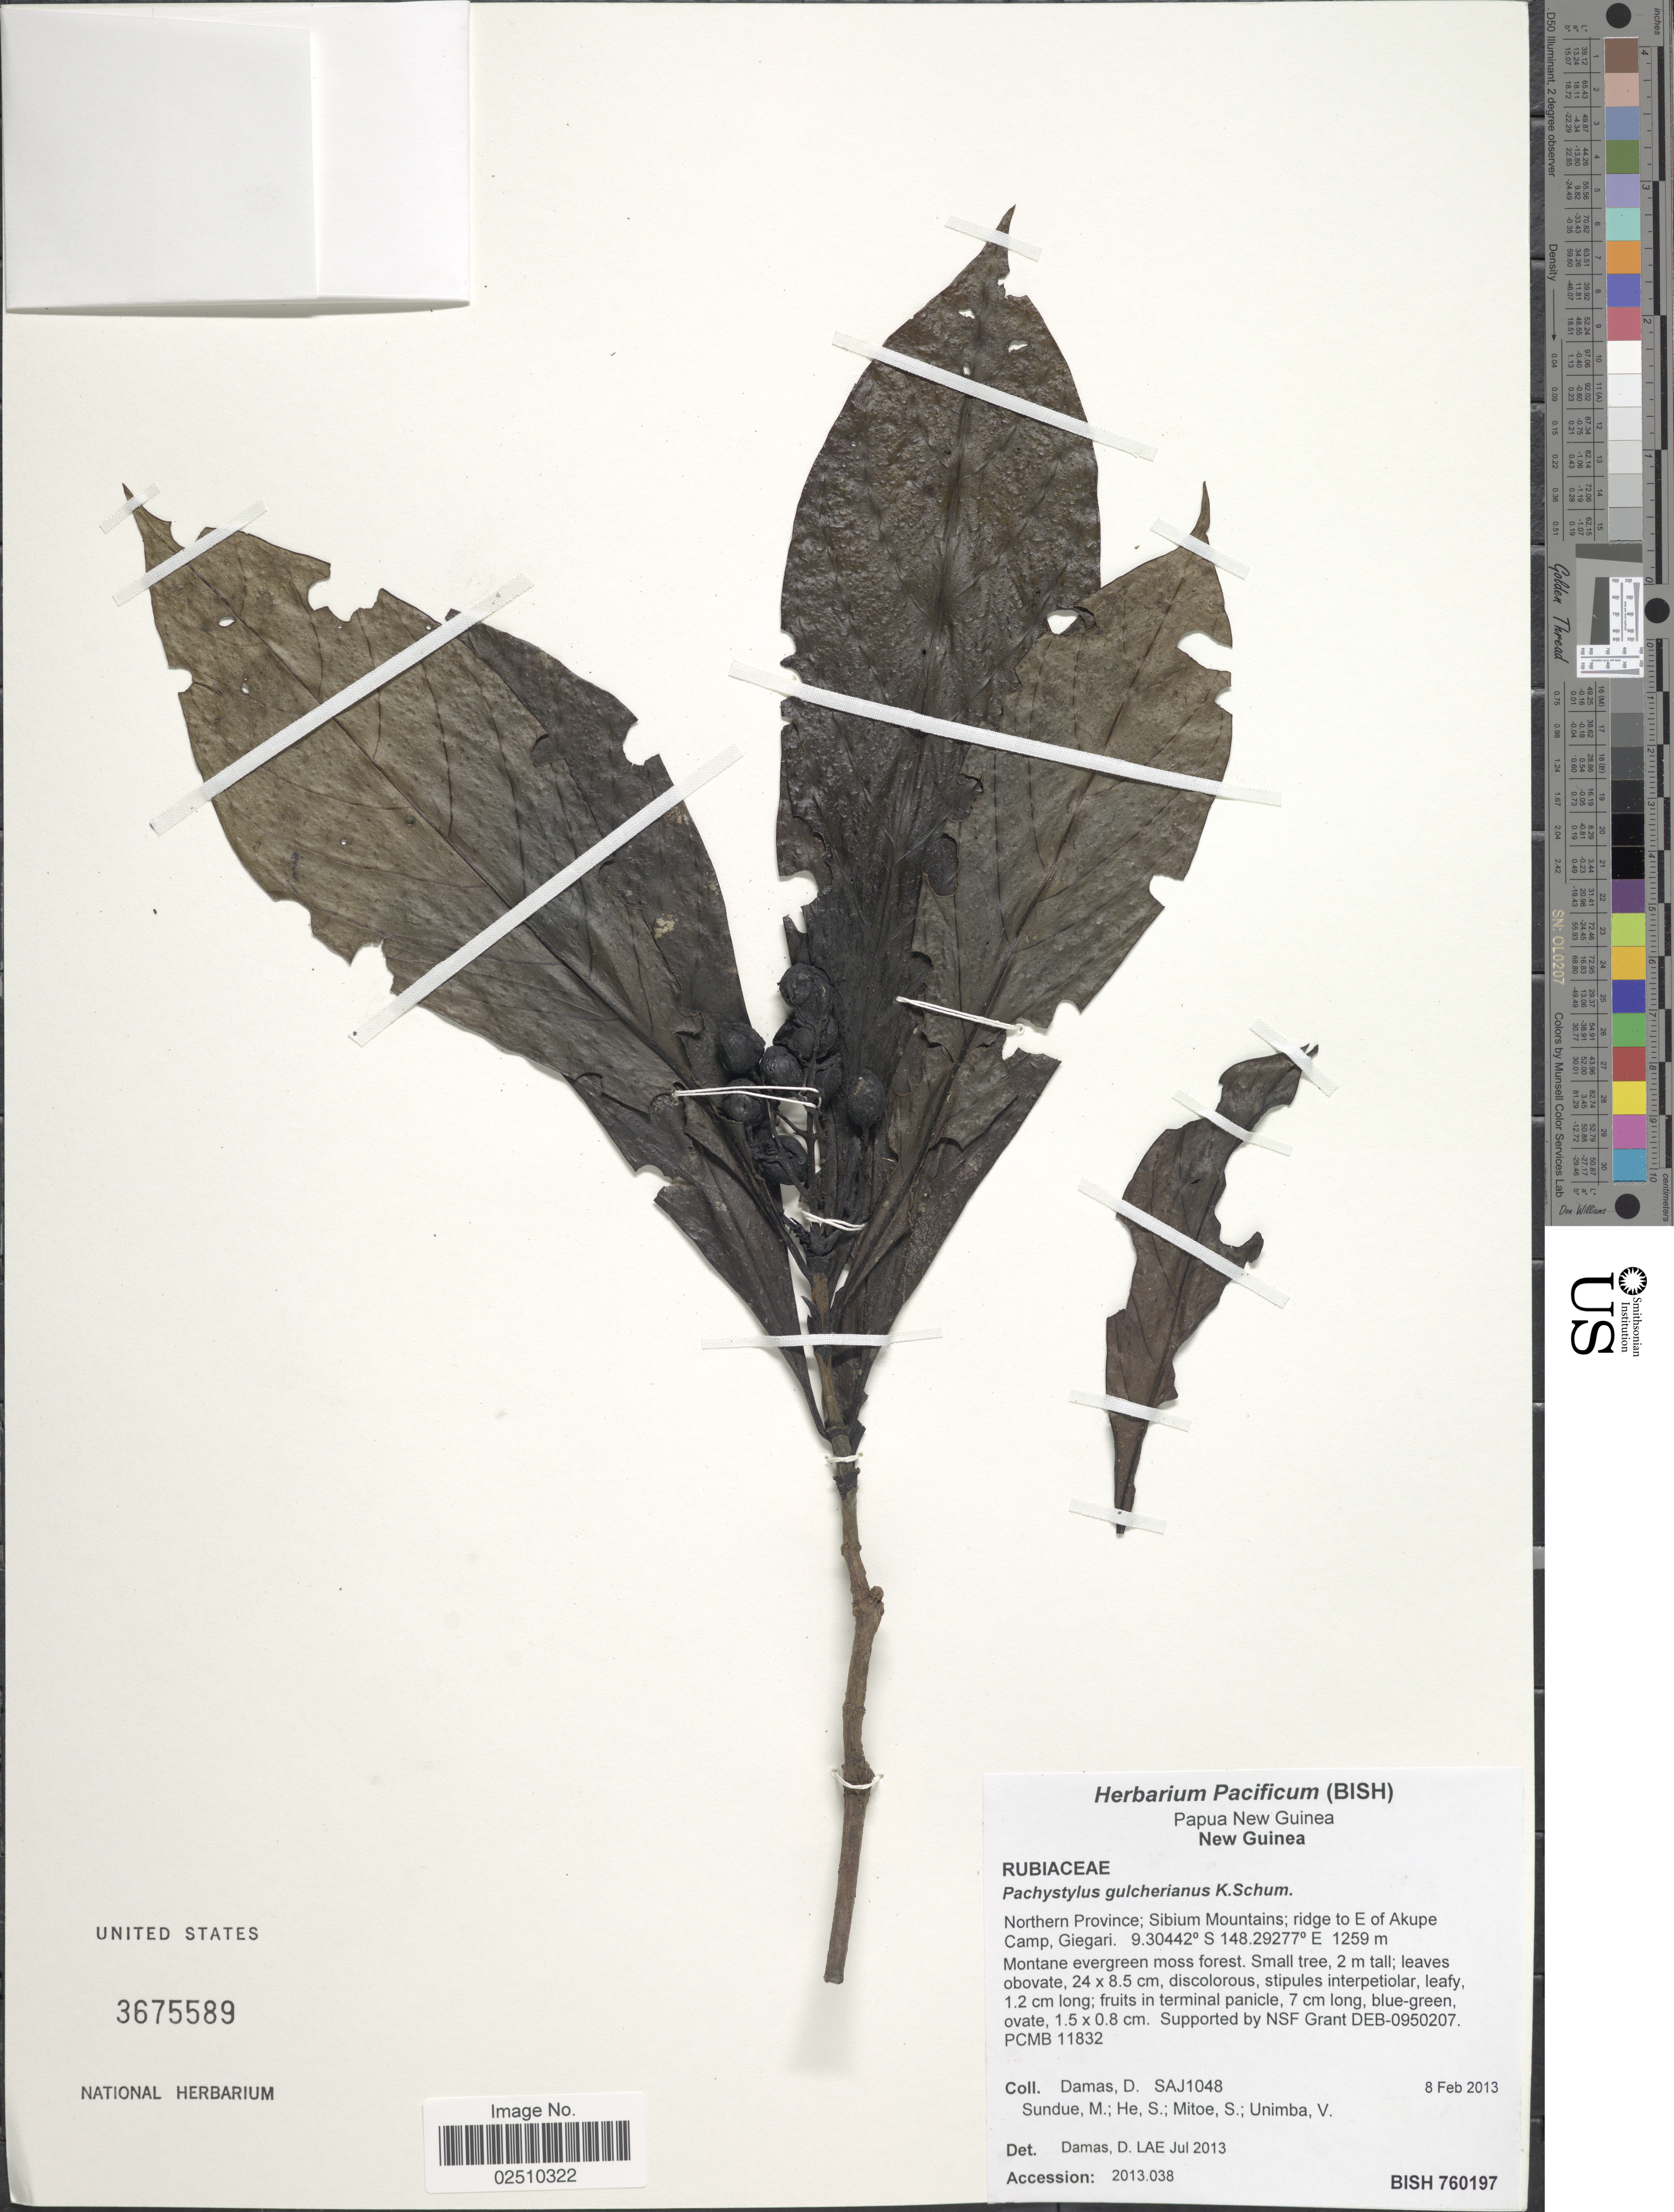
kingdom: Plantae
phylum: Tracheophyta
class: Magnoliopsida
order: Gentianales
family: Rubiaceae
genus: Pachystylus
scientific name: Pachystylus guelcherianus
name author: K. Schum.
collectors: D. Damas, M. Sundue, S. He, S. Mitoe & V. Unimba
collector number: SAJ1048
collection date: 2013-02-08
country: Papua New Guinea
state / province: Northern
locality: New Guinea. Northern Province; Sibium Mountains; ridge of E to Akupe Camp, Giegari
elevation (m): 1259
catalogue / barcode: US 3675589